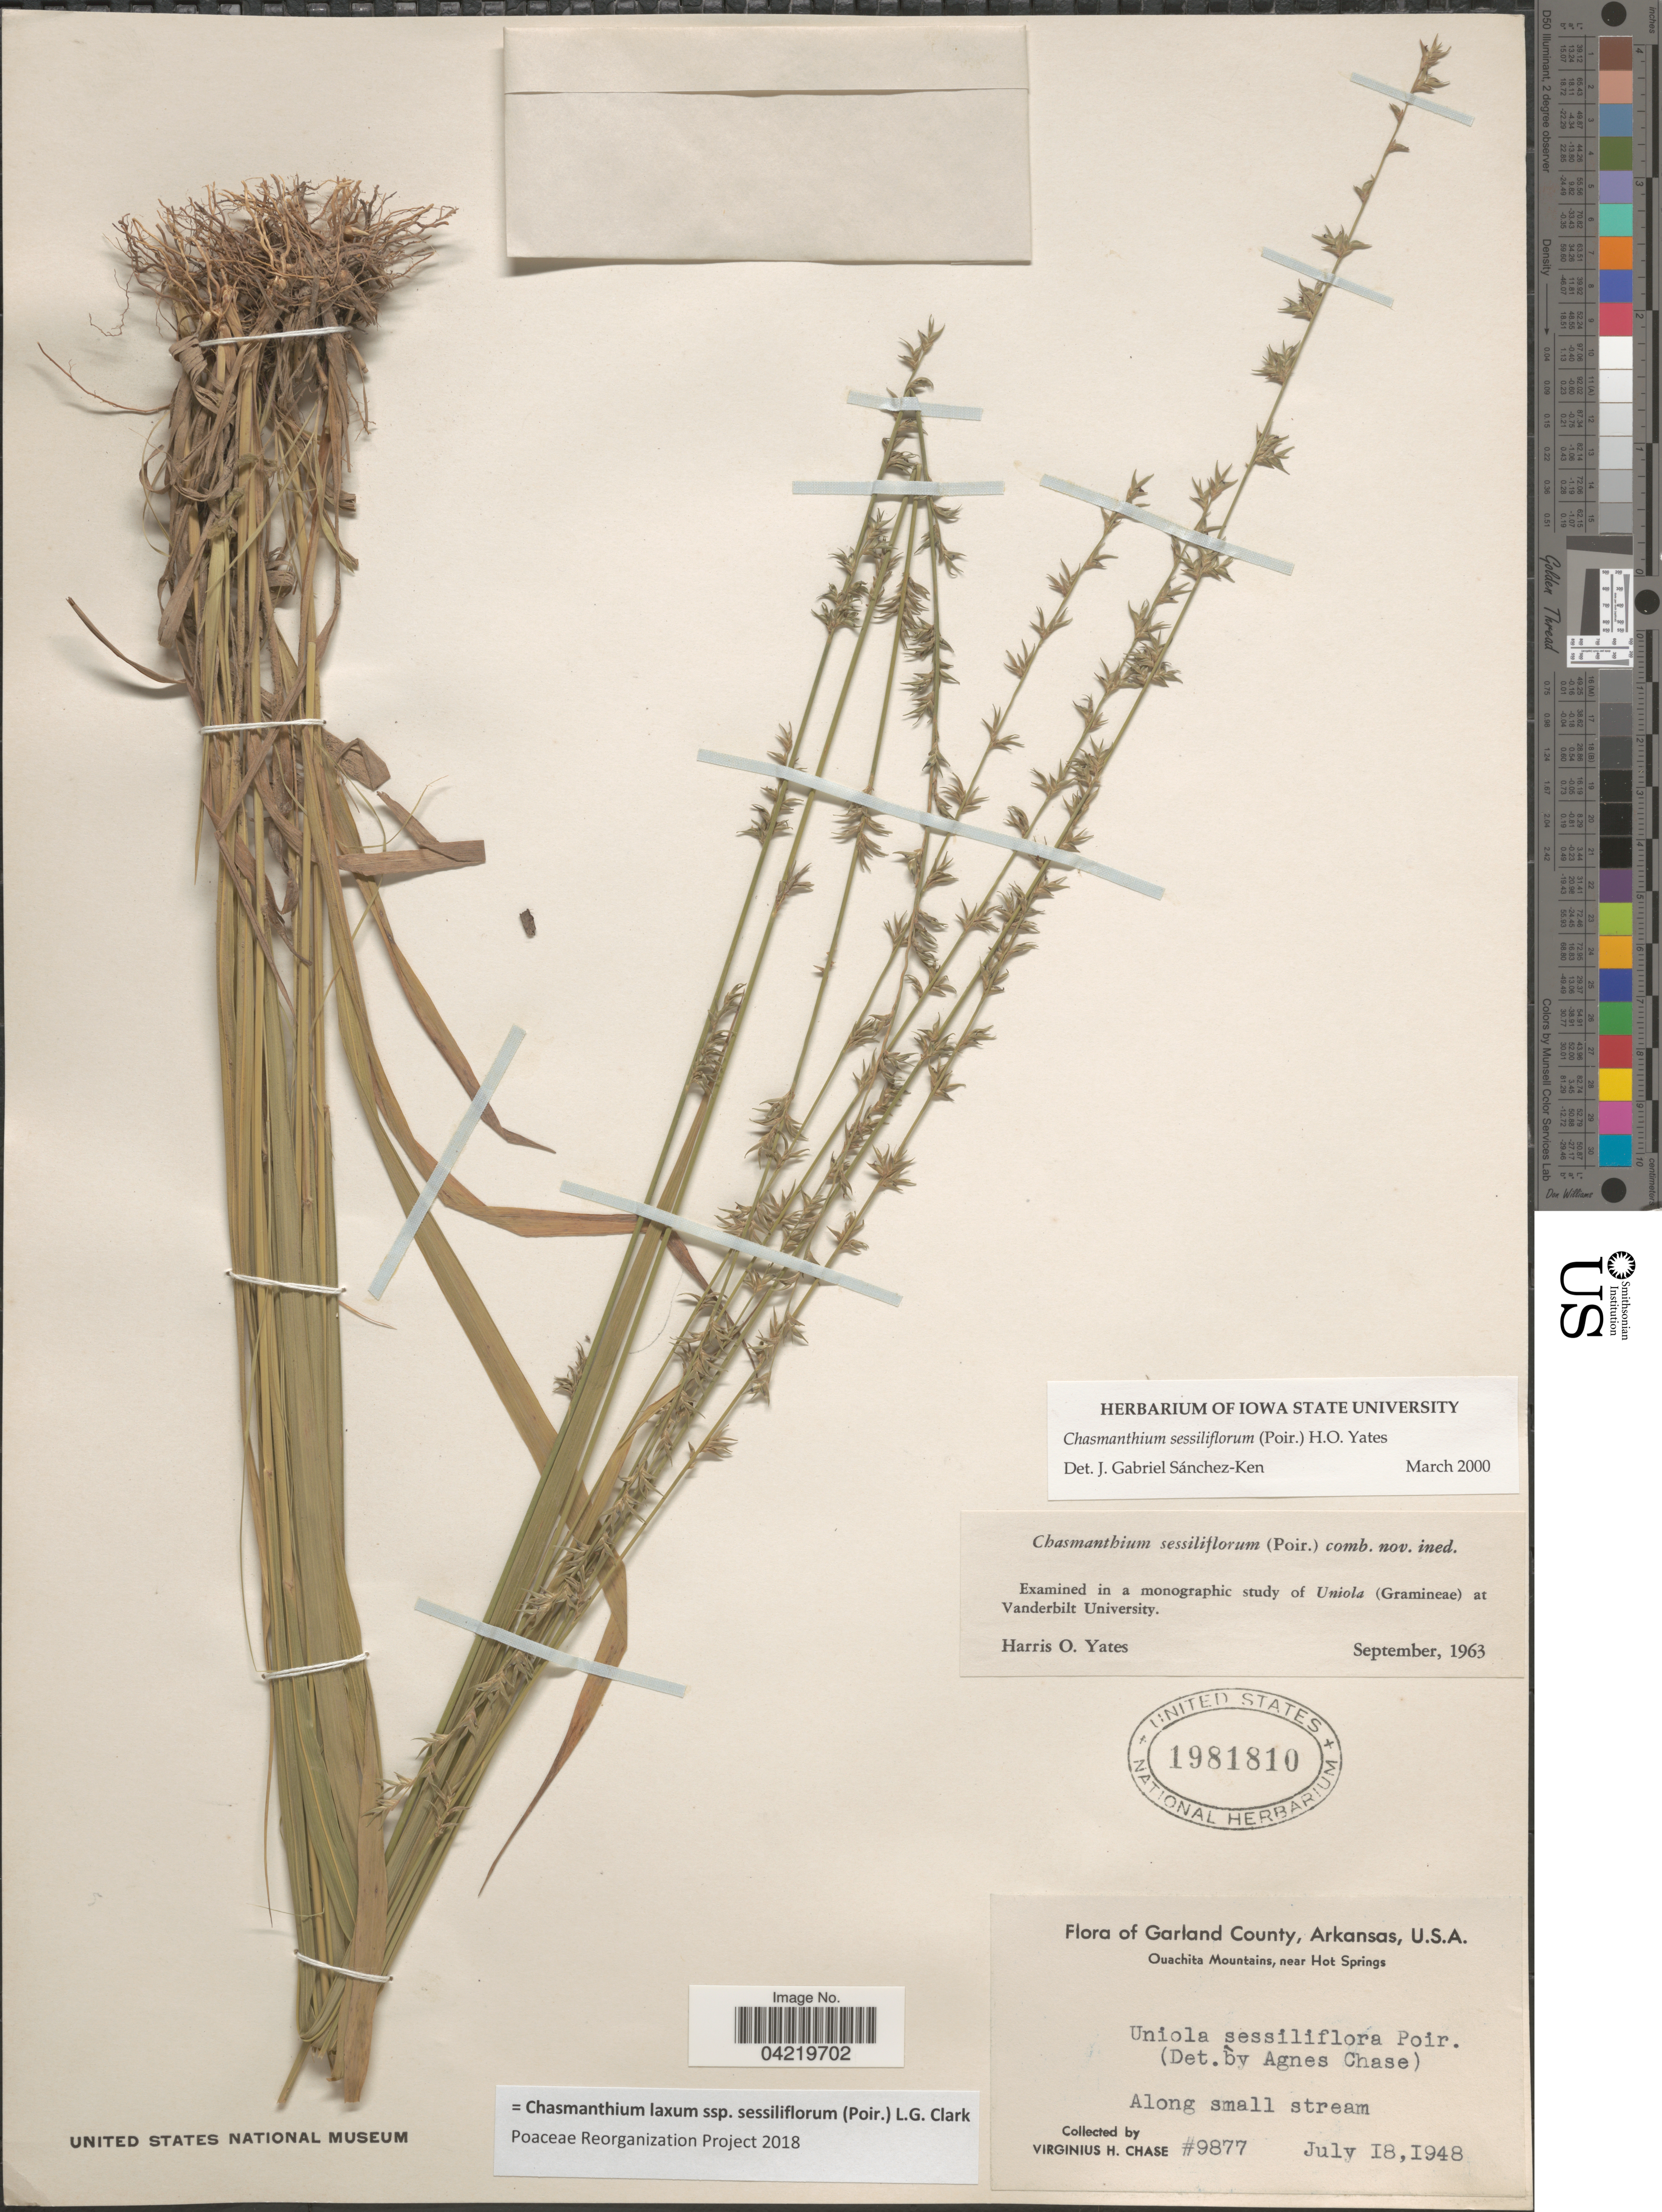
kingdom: Plantae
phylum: Tracheophyta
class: Liliopsida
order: Poales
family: Poaceae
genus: Chasmanthium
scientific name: Chasmanthium laxum subsp. sessiliflorum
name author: (L.) H.O. Yates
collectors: V. H. Chase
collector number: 9877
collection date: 1948-07-18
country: United States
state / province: Arkansas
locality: Garland County. Ouachita Mountains, near Hot Springs. Along small stream.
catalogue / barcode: US 1981810